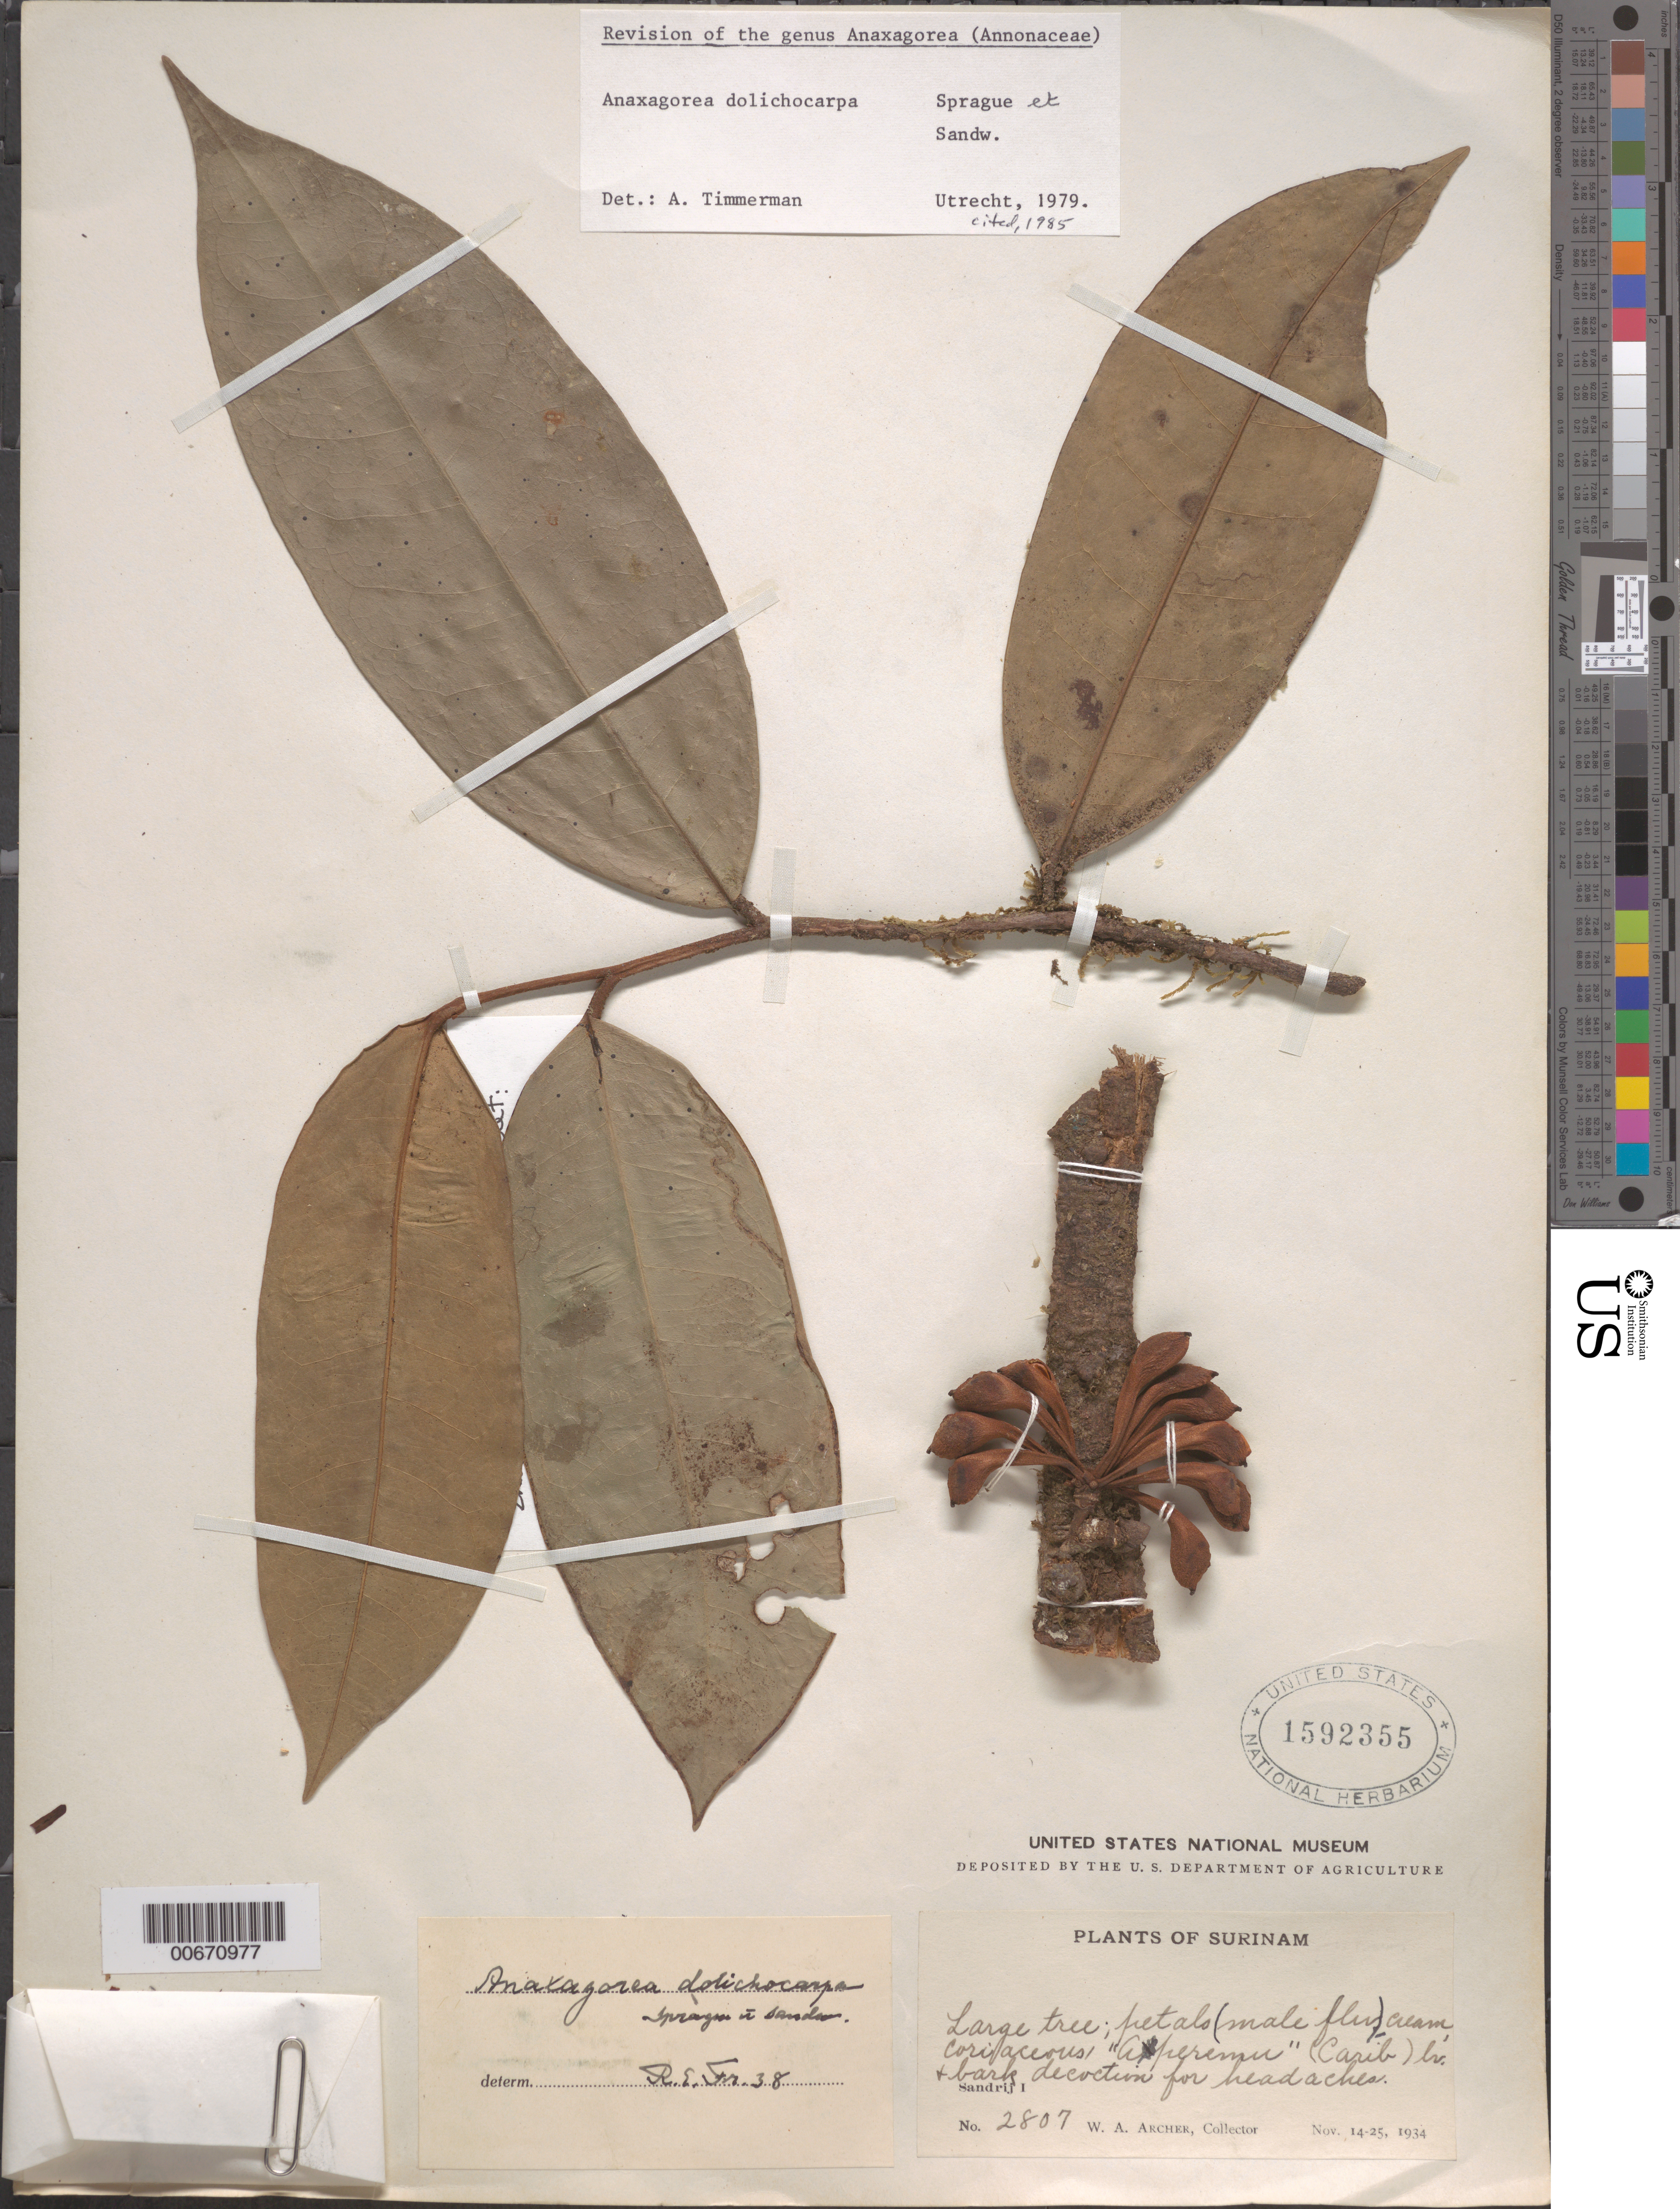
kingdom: Plantae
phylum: Tracheophyta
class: Magnoliopsida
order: Magnoliales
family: Annonaceae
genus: Anaxagorea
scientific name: Anaxagorea dolichocarpa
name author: Sprague & Sandwith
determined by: Timmerman, A.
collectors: W. A. Archer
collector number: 2807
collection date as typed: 14-Nov-34 to 25-Nov-34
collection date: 1934-11-14/1934-11-25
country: Suriname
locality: Zanderij I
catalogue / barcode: US 1592355